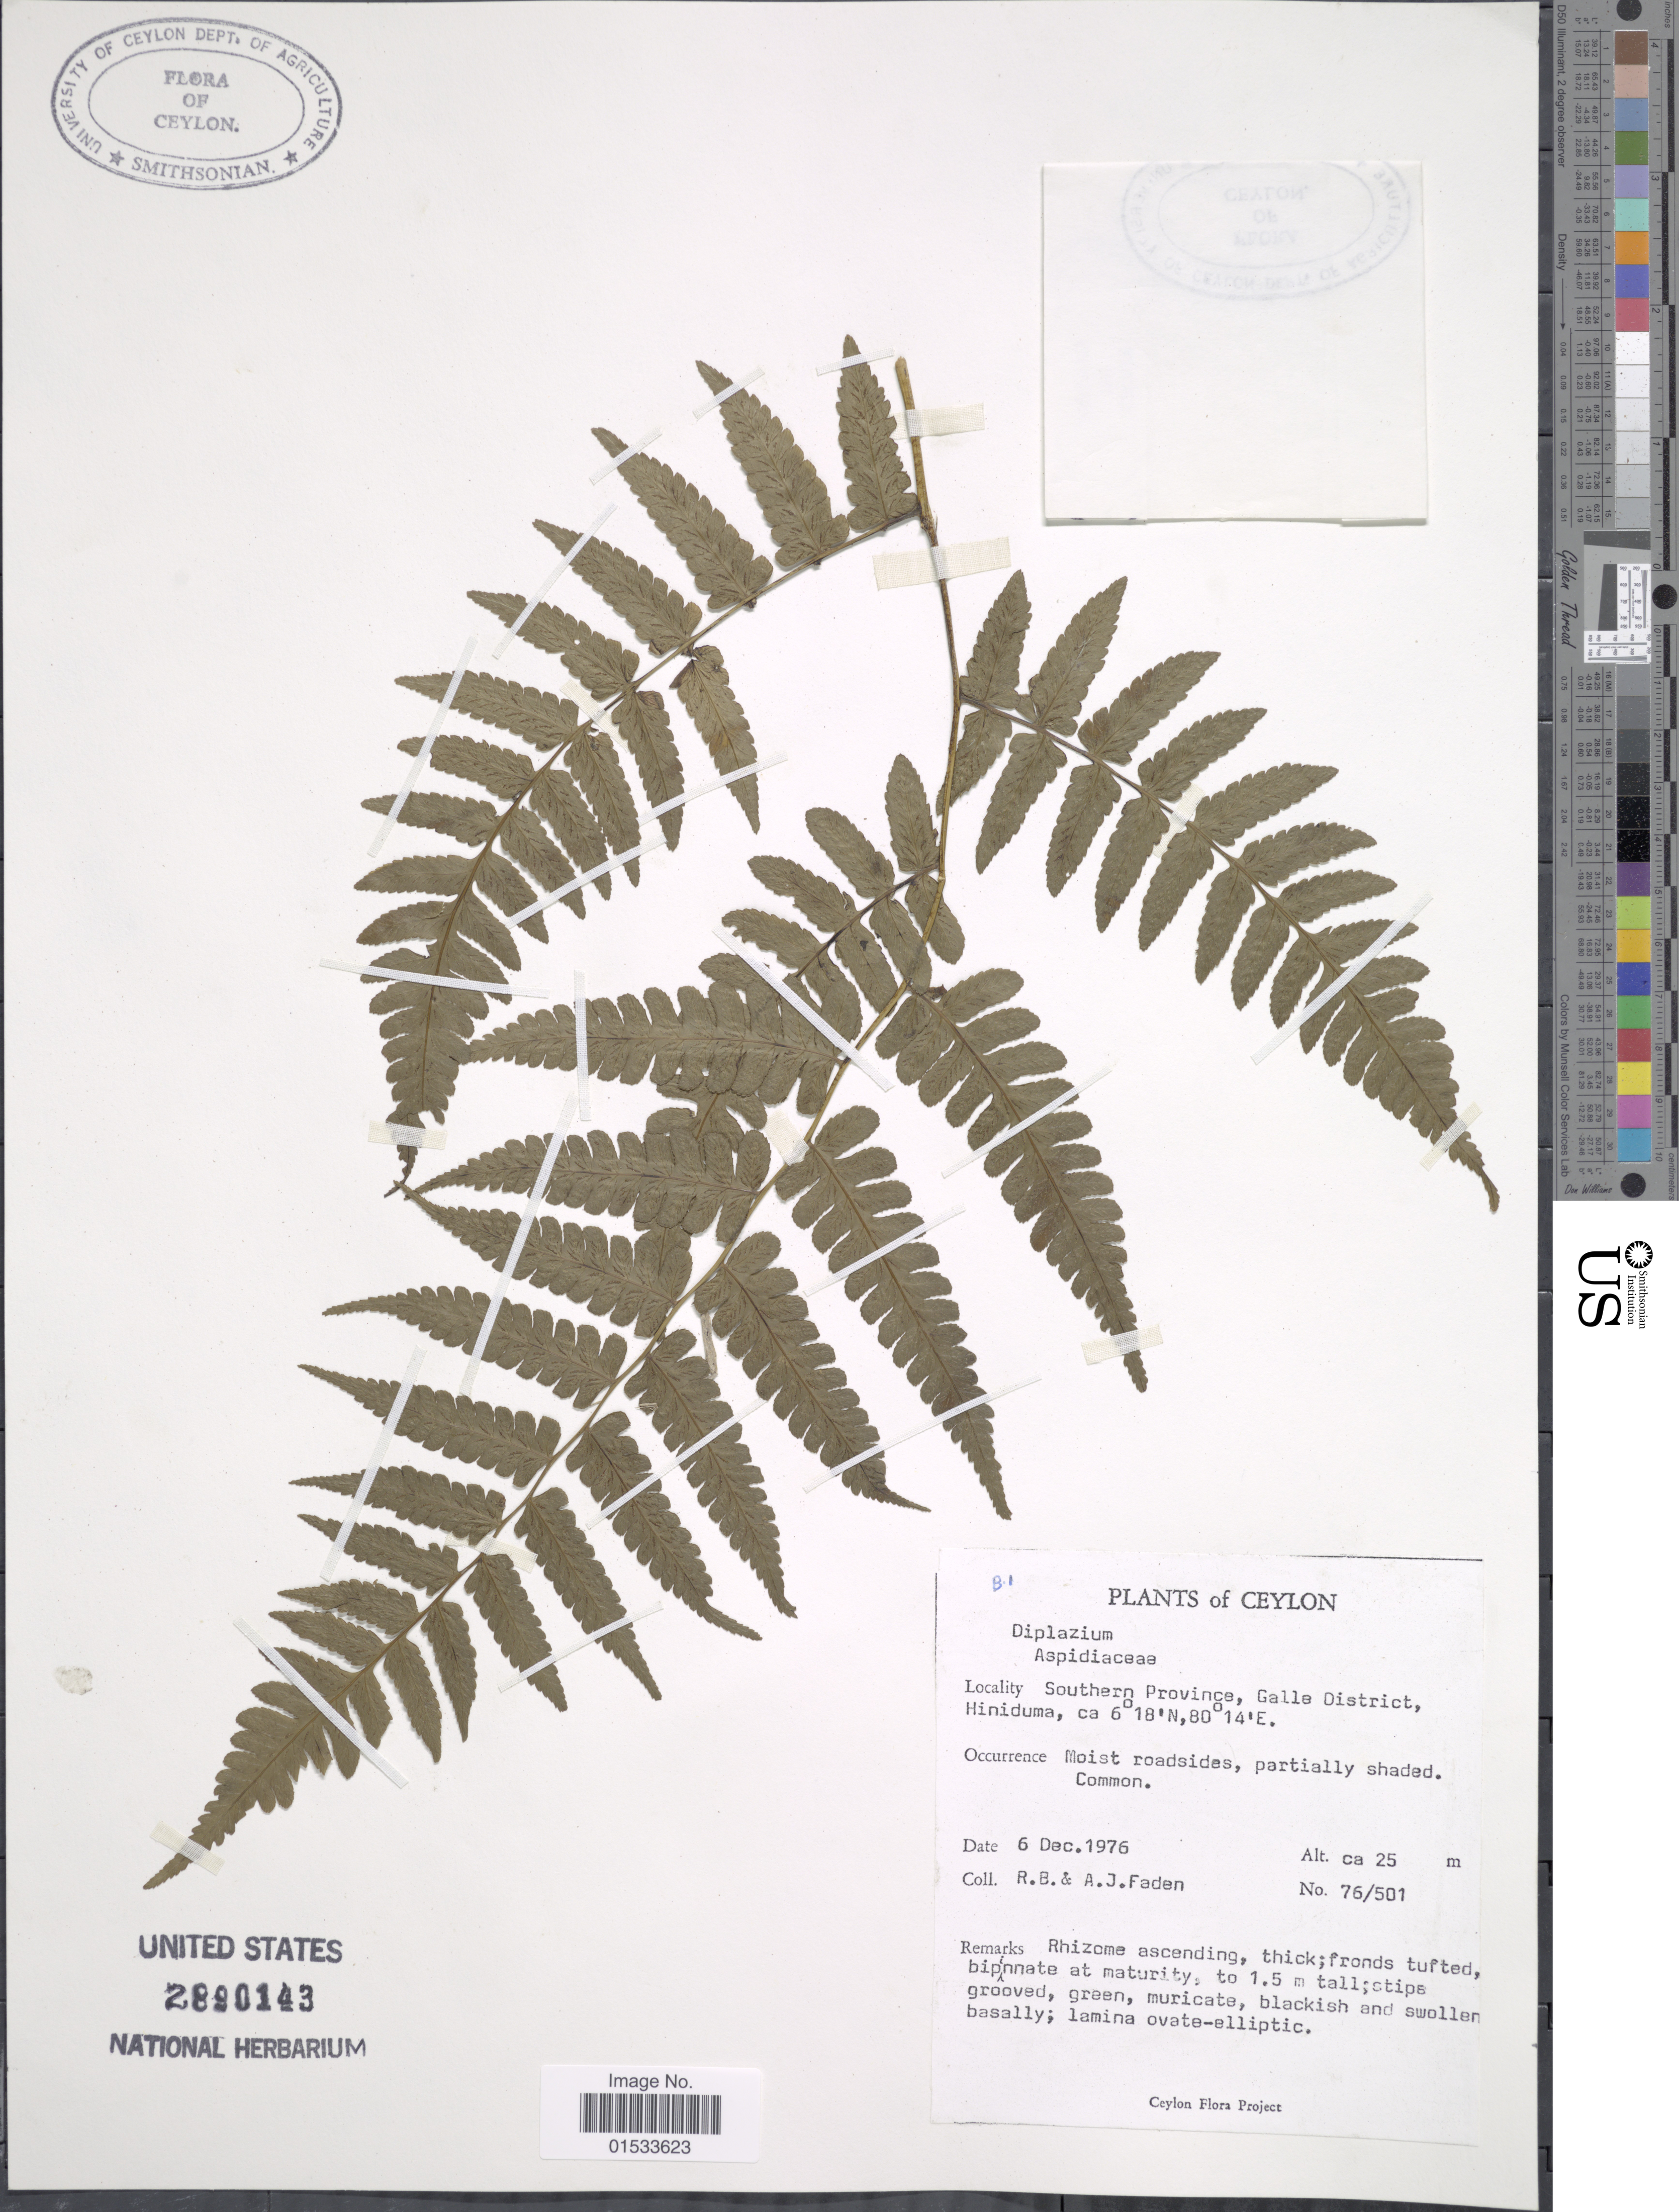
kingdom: Plantae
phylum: Tracheophyta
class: Polypodiopsida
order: Polypodiales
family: Athyriaceae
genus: Diplazium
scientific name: Diplazium esculentum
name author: (Retz.) Sw.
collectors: R. B. Faden & A. J. Faden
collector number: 76/501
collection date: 1976-12-06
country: Sri Lanka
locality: Ceylon, Southern Province, Galle District, Hiniduma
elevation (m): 25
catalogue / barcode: US 2890143